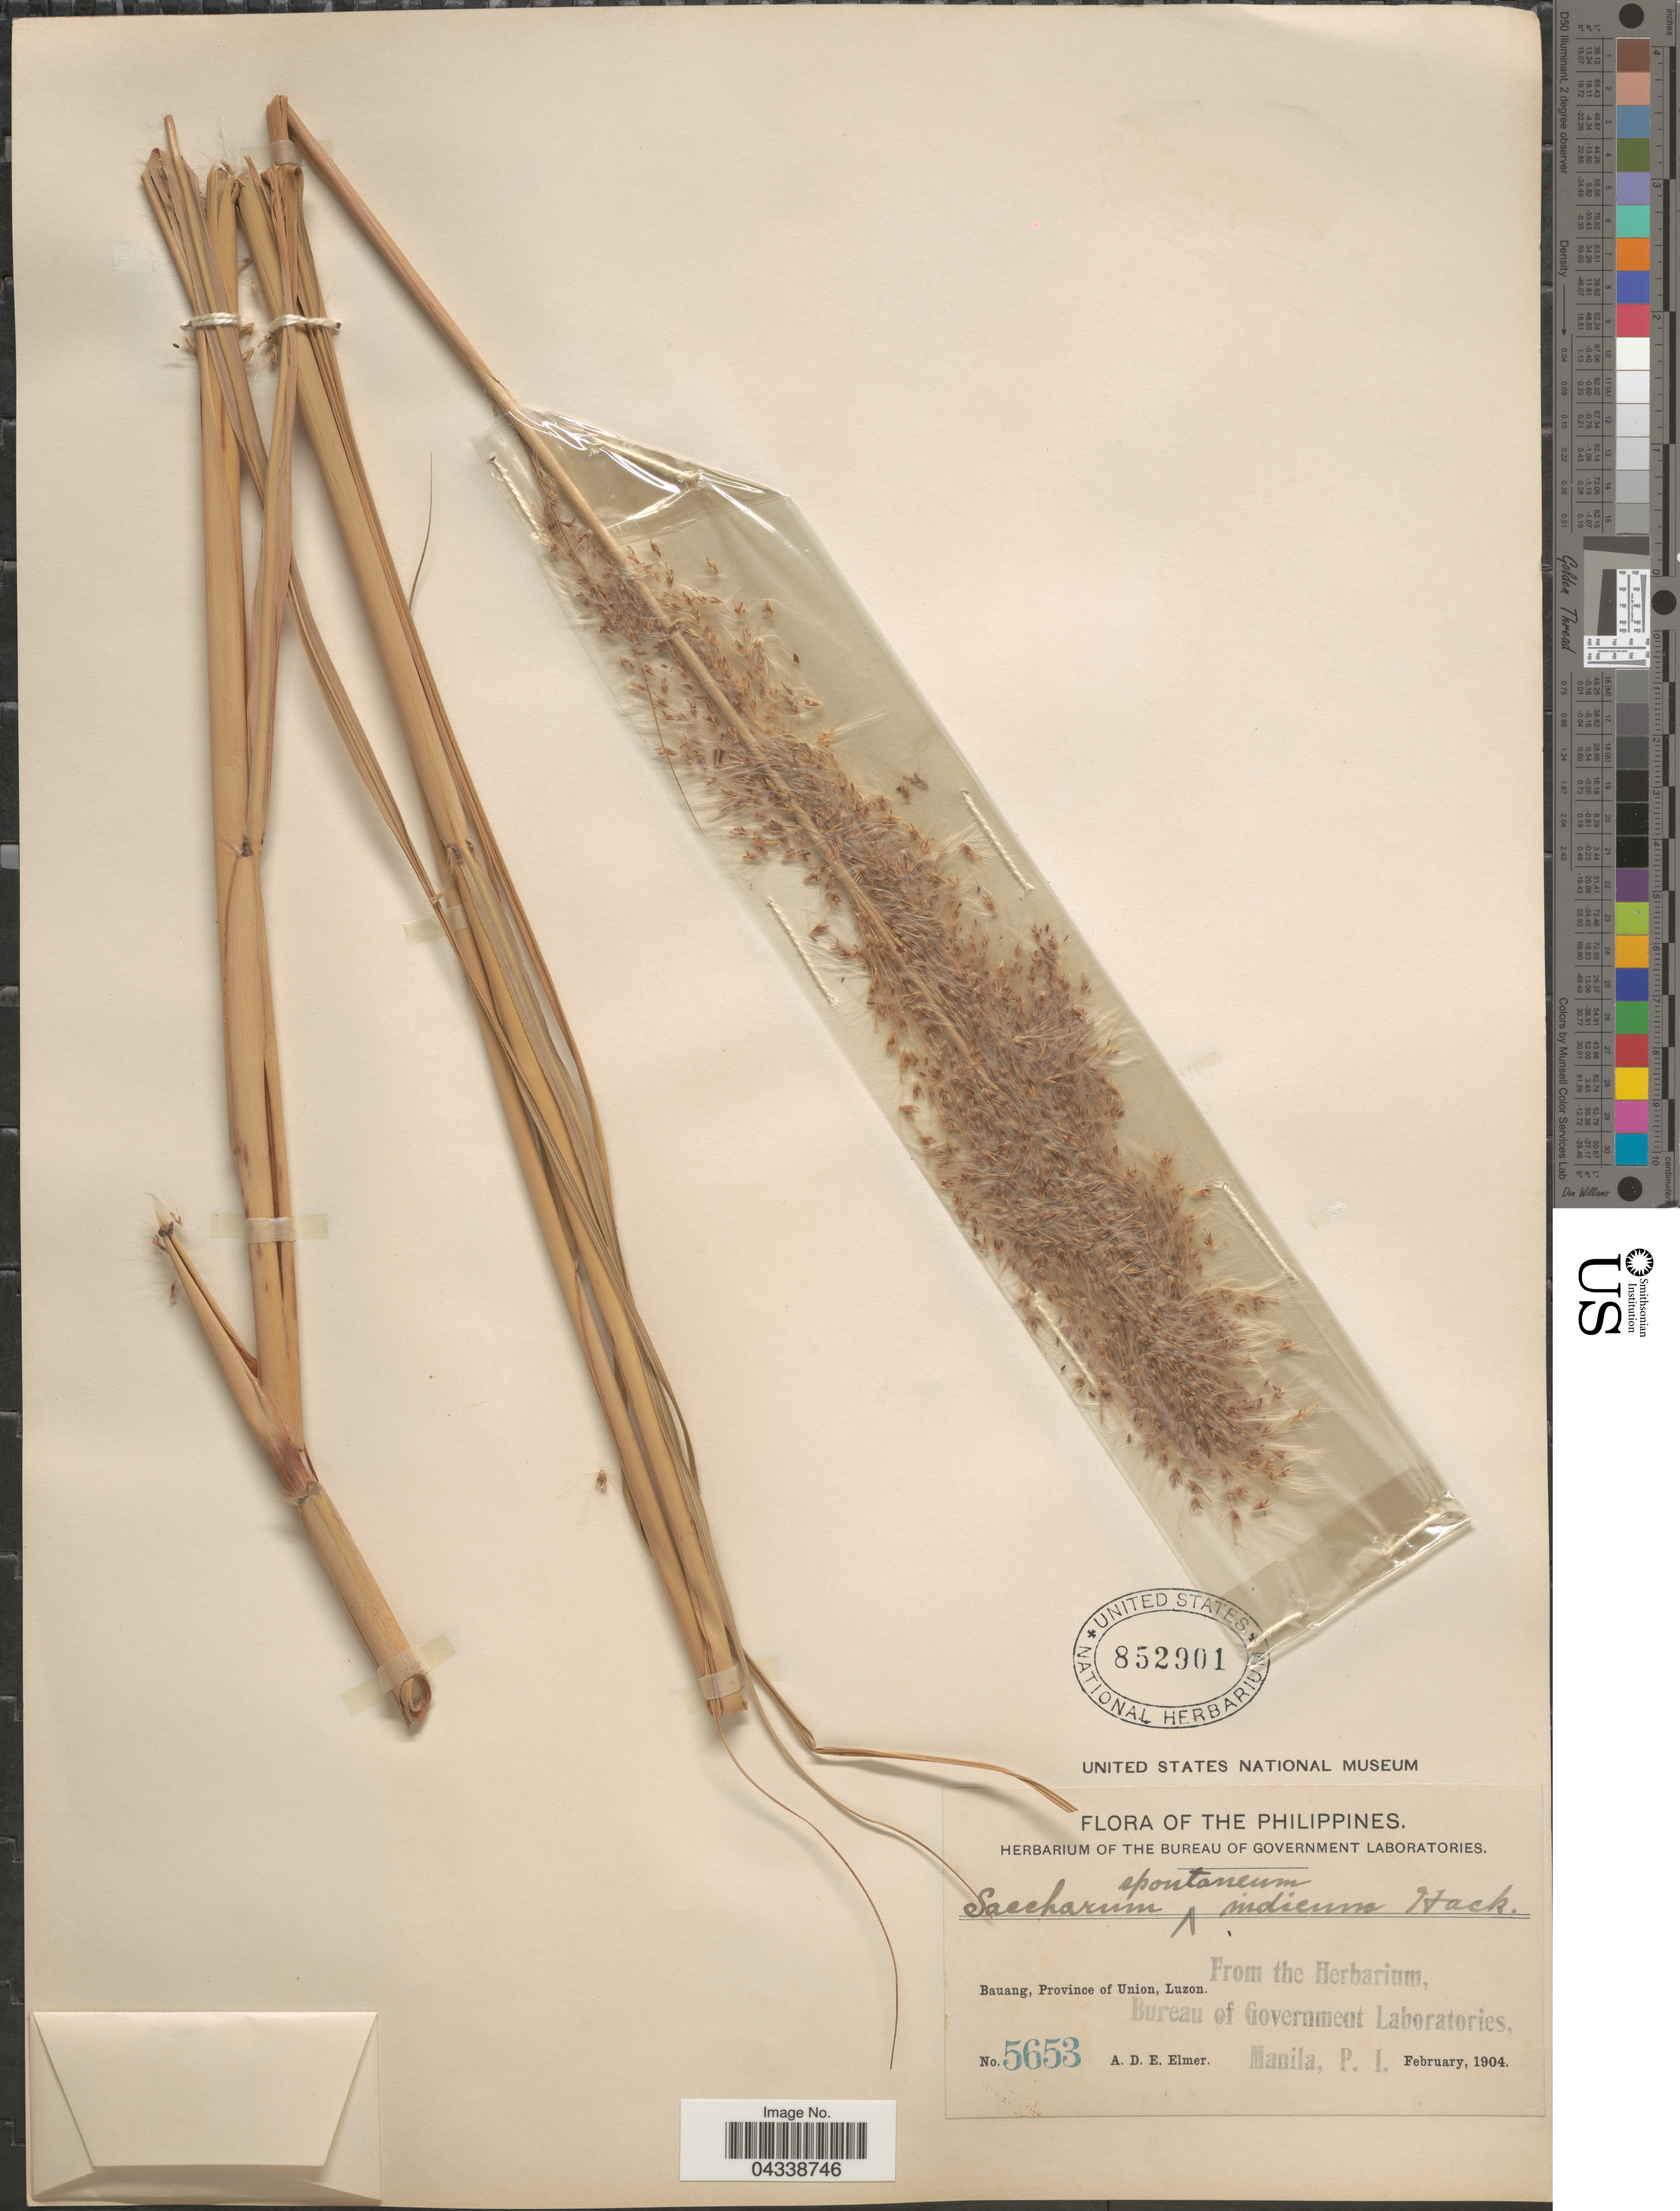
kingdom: Plantae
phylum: Tracheophyta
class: Liliopsida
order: Poales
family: Poaceae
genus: Saccharum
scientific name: Saccharum spontaneum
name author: L.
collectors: A. D. E. Elmer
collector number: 5653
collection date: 1904-02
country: Philippines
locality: Bauang, Province of Union, Luzon.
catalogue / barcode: US 852901